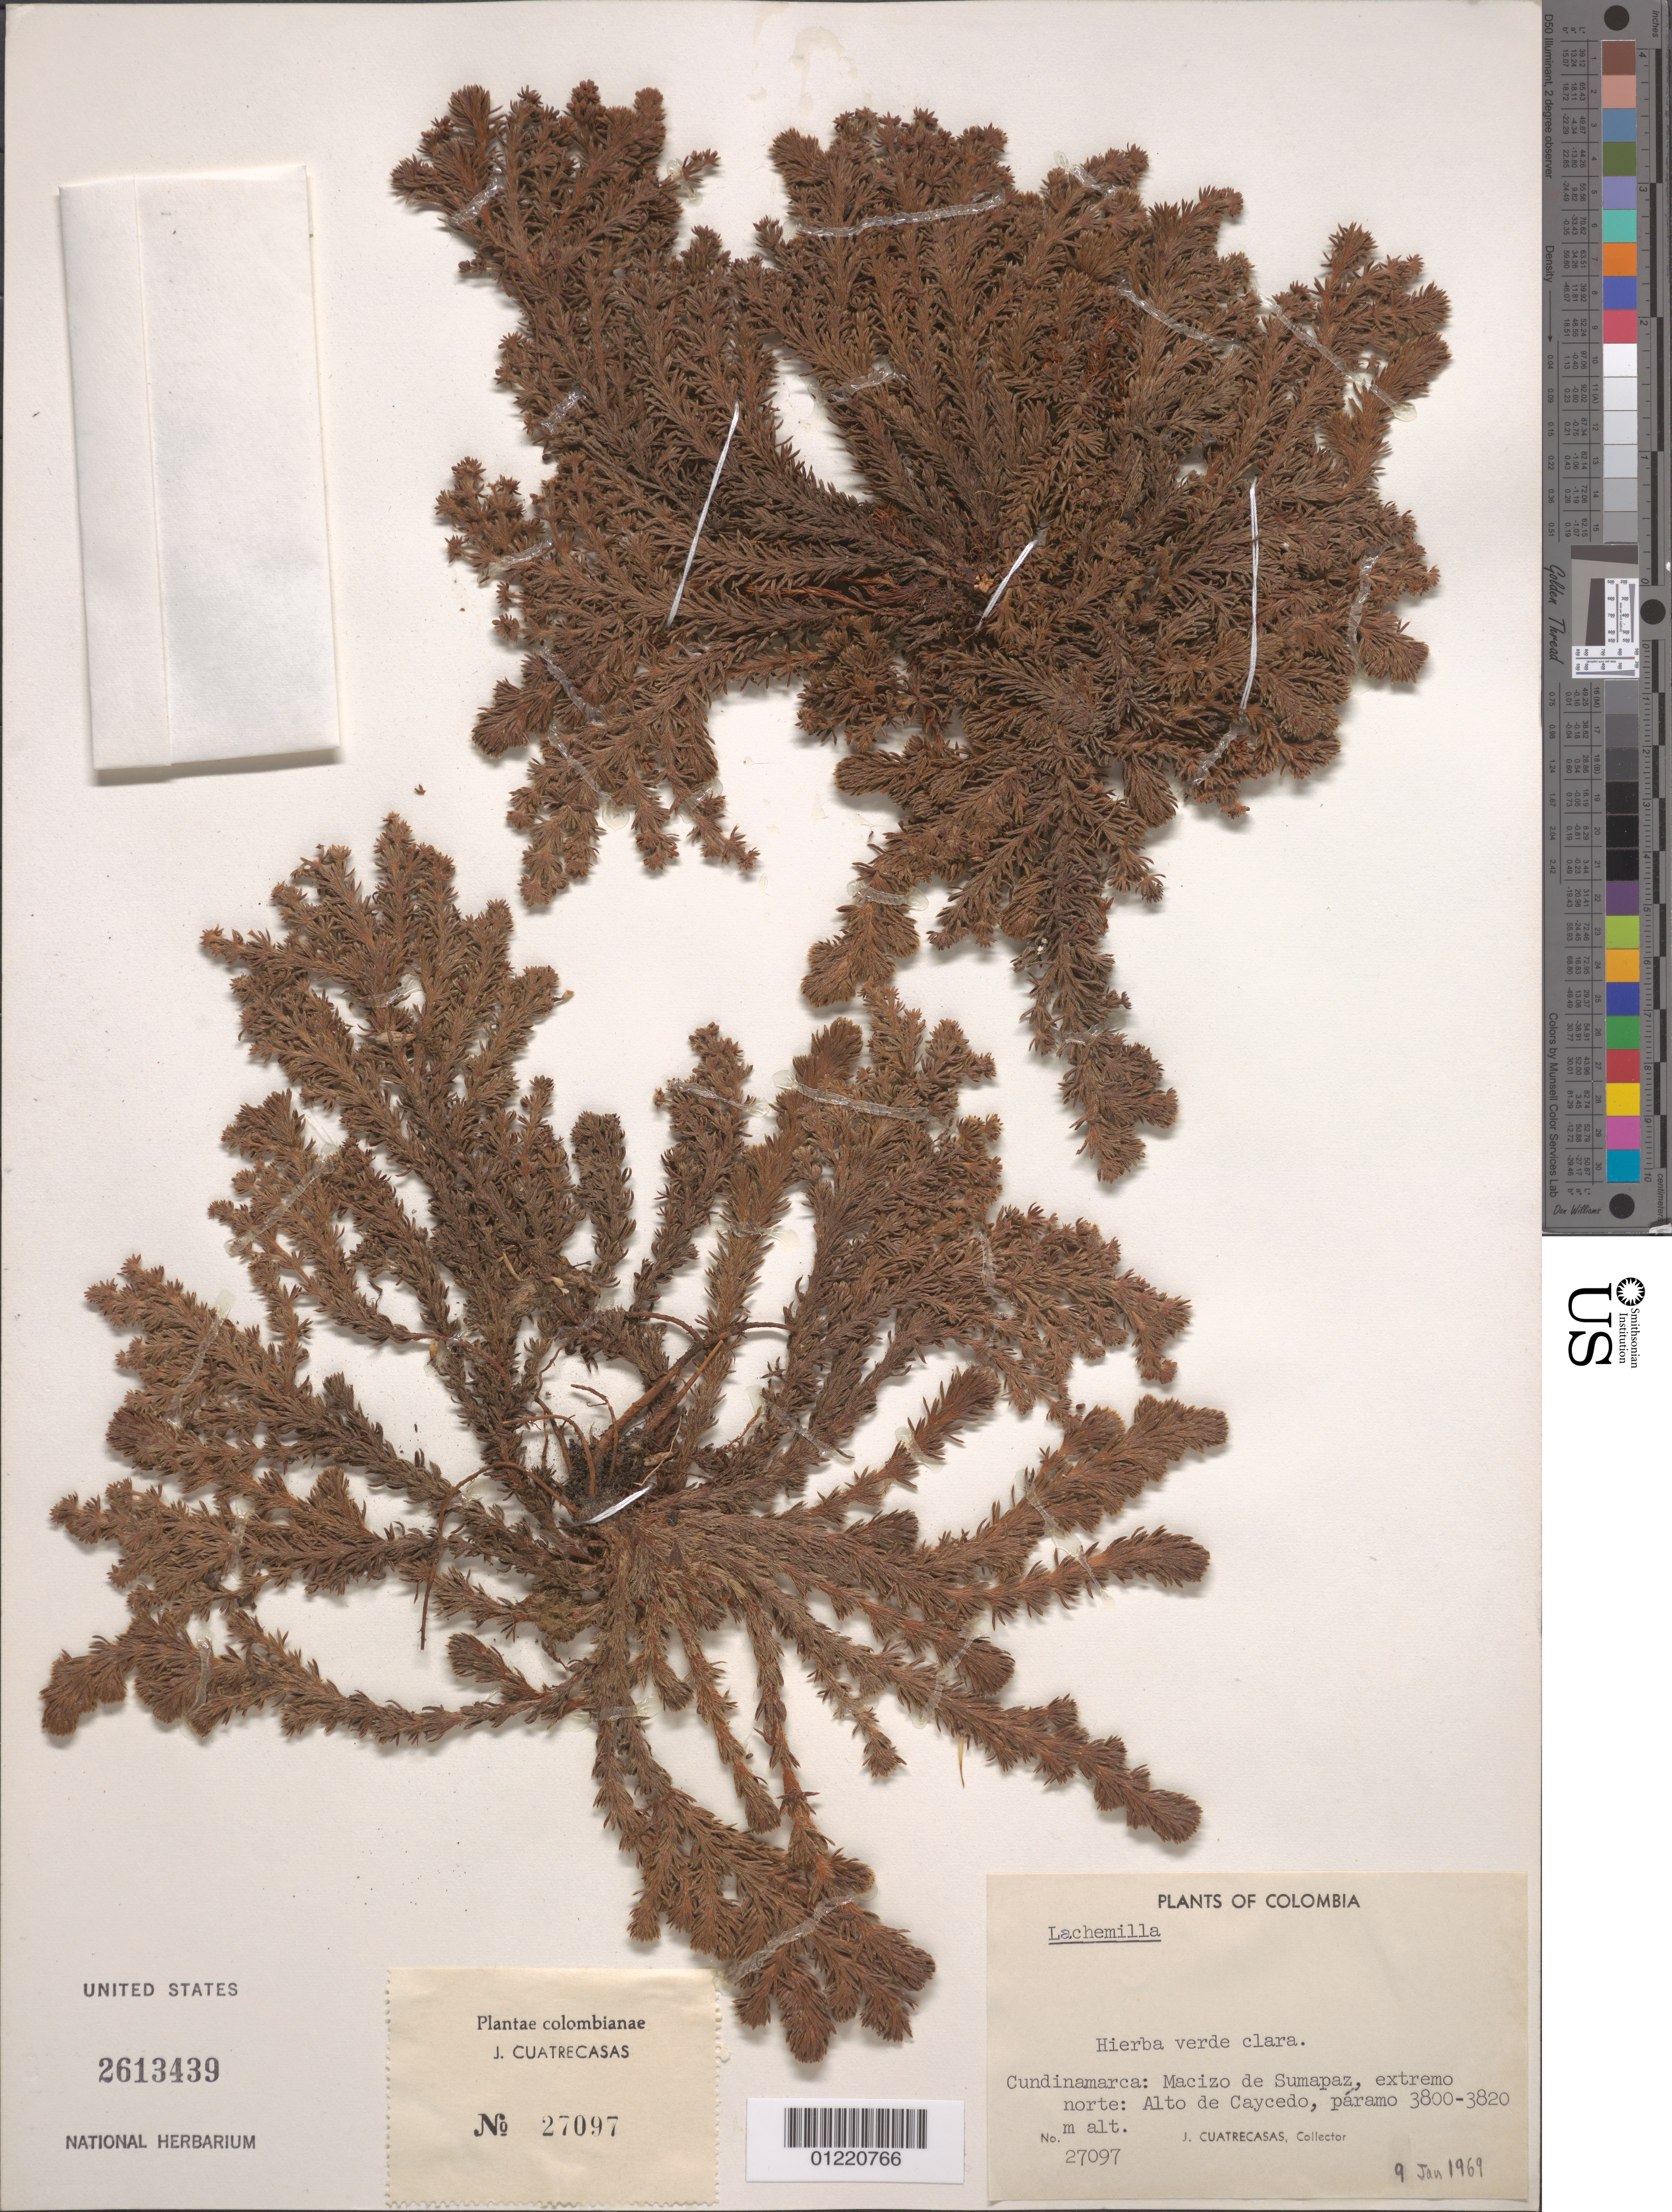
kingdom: Plantae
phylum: Tracheophyta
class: Magnoliopsida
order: Rosales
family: Rosaceae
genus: Alchemilla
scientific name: Alchemilla hispidula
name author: L.M. Perry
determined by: Dorr, L. J., (BOT), Smithsonian Institution - National Museum of Natural History (UNITED STATES)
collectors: J. Cuatrecasas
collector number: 27097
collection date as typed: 09 Jan 1969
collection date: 1969-01-09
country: Colombia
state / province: Cundinamarca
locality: Macizo de Sumapaz, extremo norte; Alto de Caycedo.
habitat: Paramo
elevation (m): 3800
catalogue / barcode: US 2613439